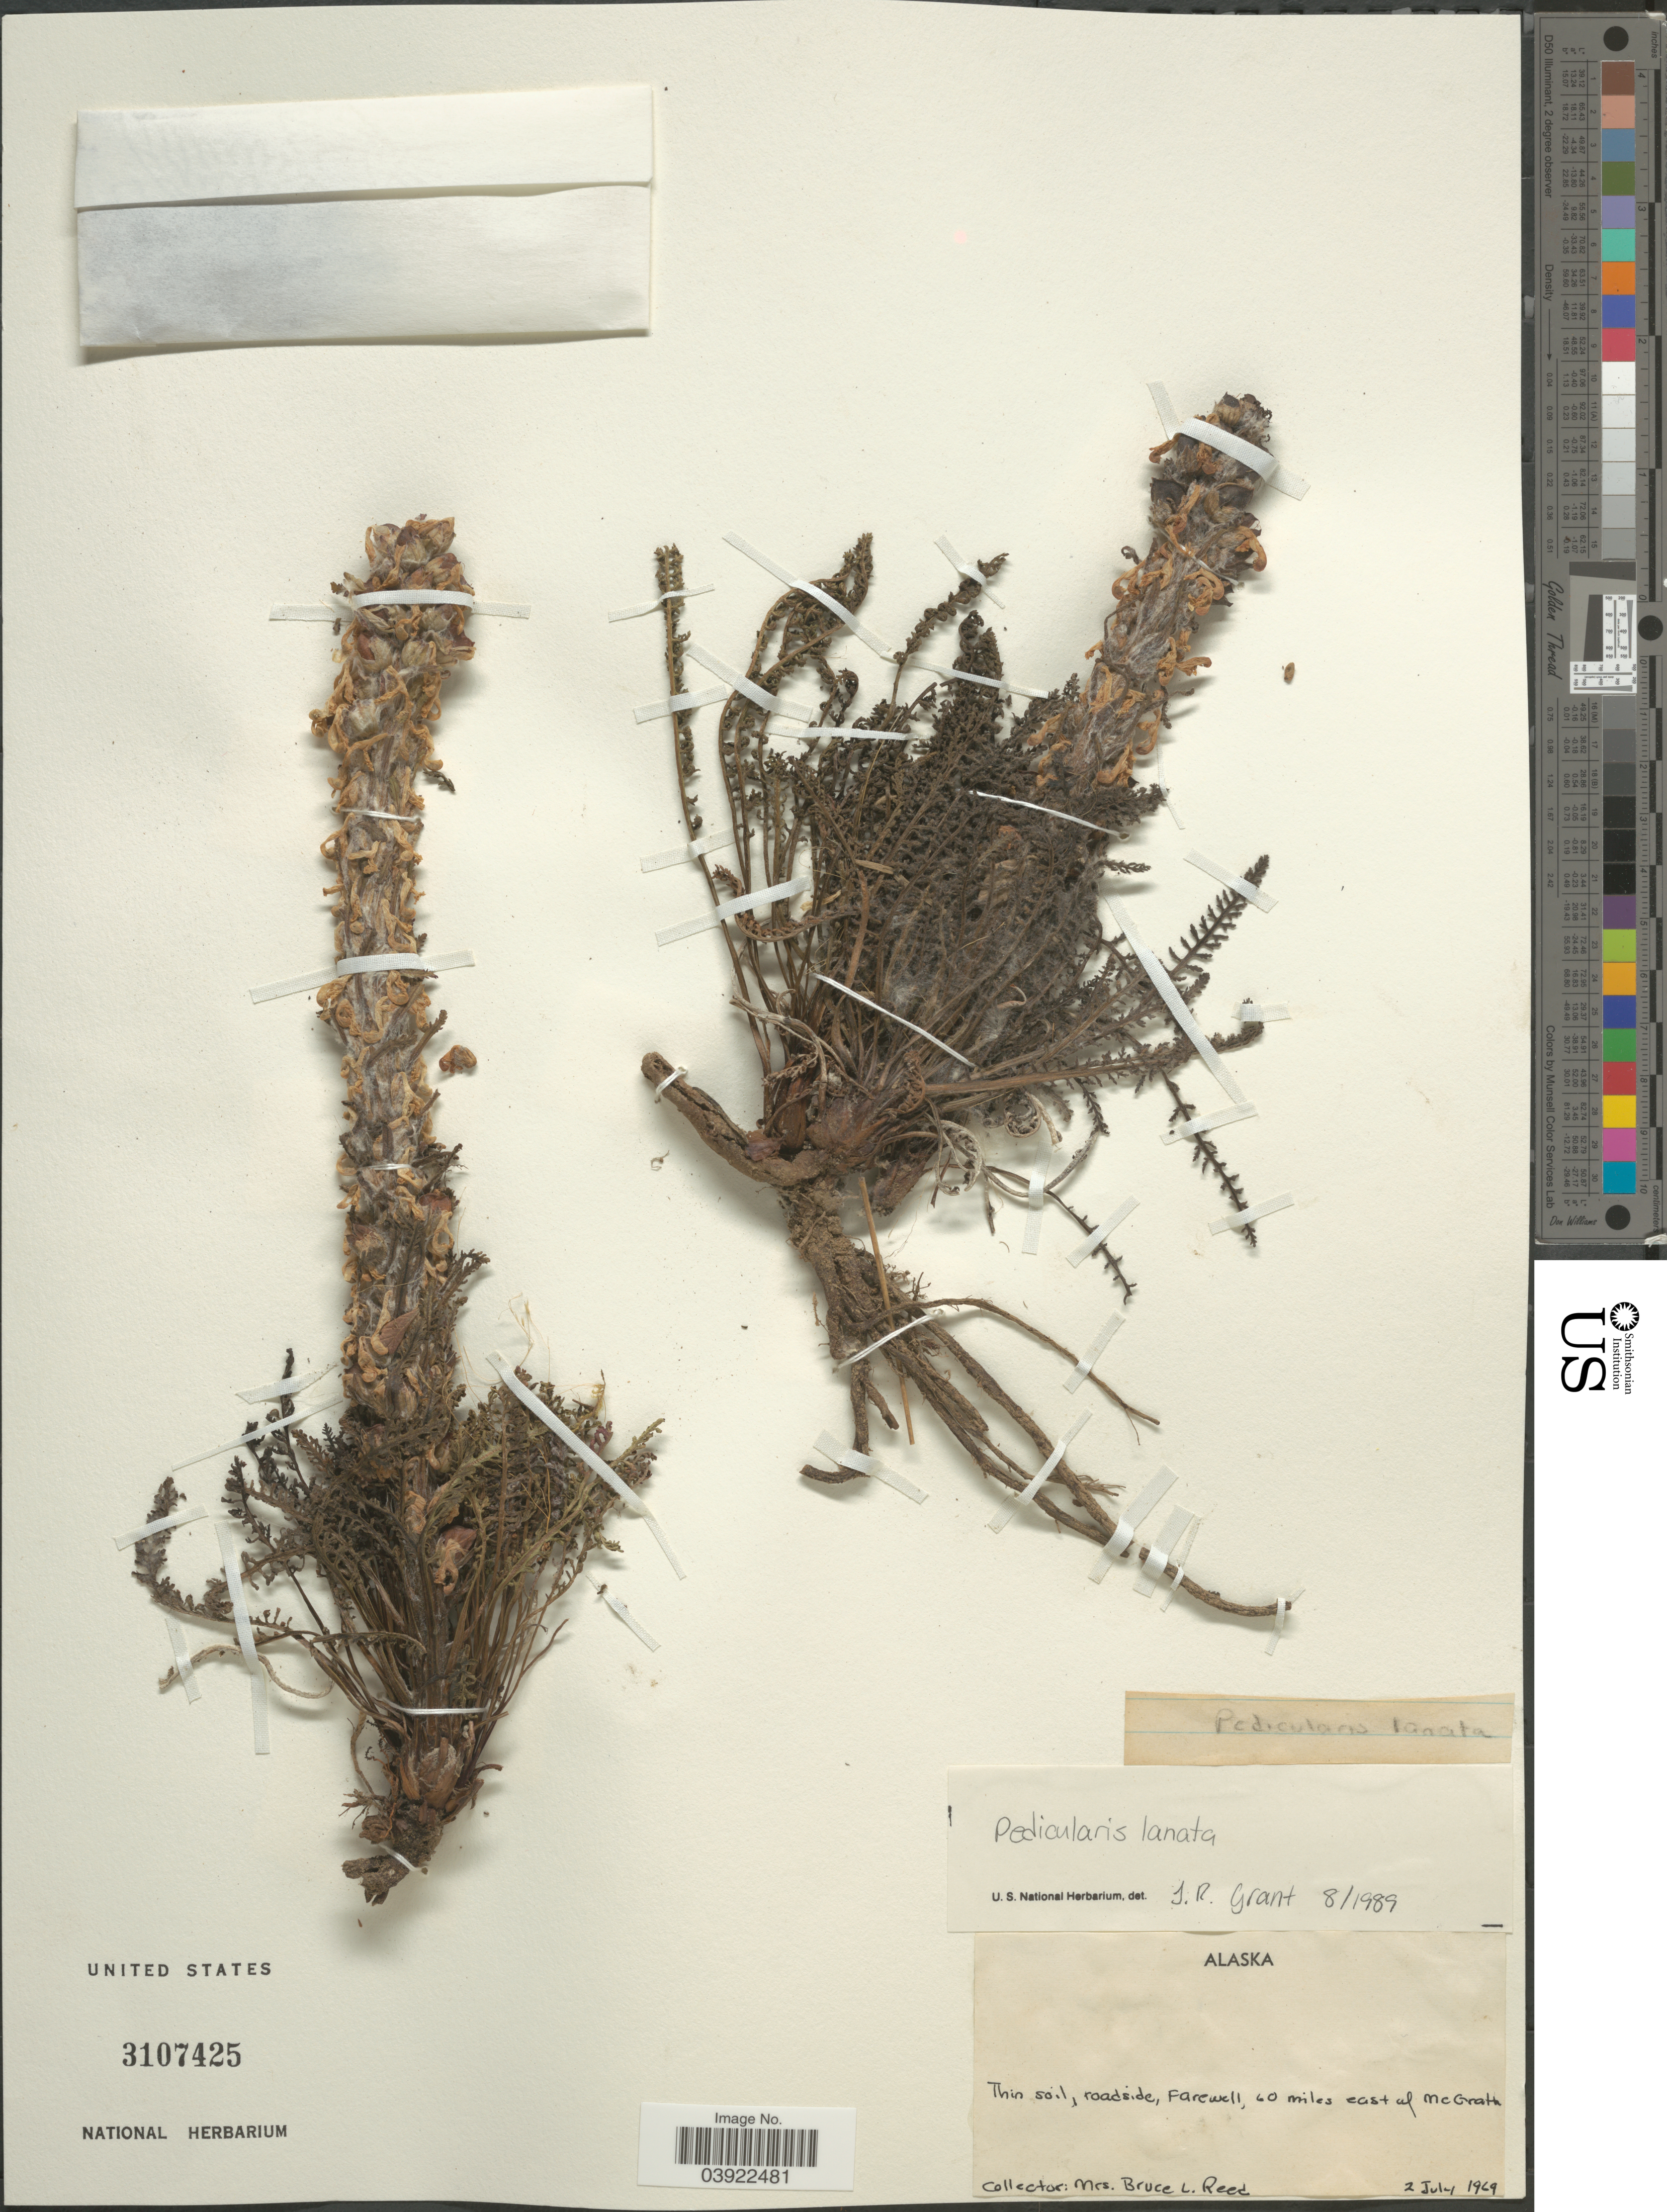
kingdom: Plantae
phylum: Tracheophyta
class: Magnoliopsida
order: Lamiales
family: Orobanchaceae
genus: Pedicularis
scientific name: Pedicularis lanata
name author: Willd. ex Cham. & Schltdl.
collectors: B. Reed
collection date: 1969-07-02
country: United States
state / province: Alaska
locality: Roadside, Farewell, 60 miles east of McGrath.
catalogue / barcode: US 3107425